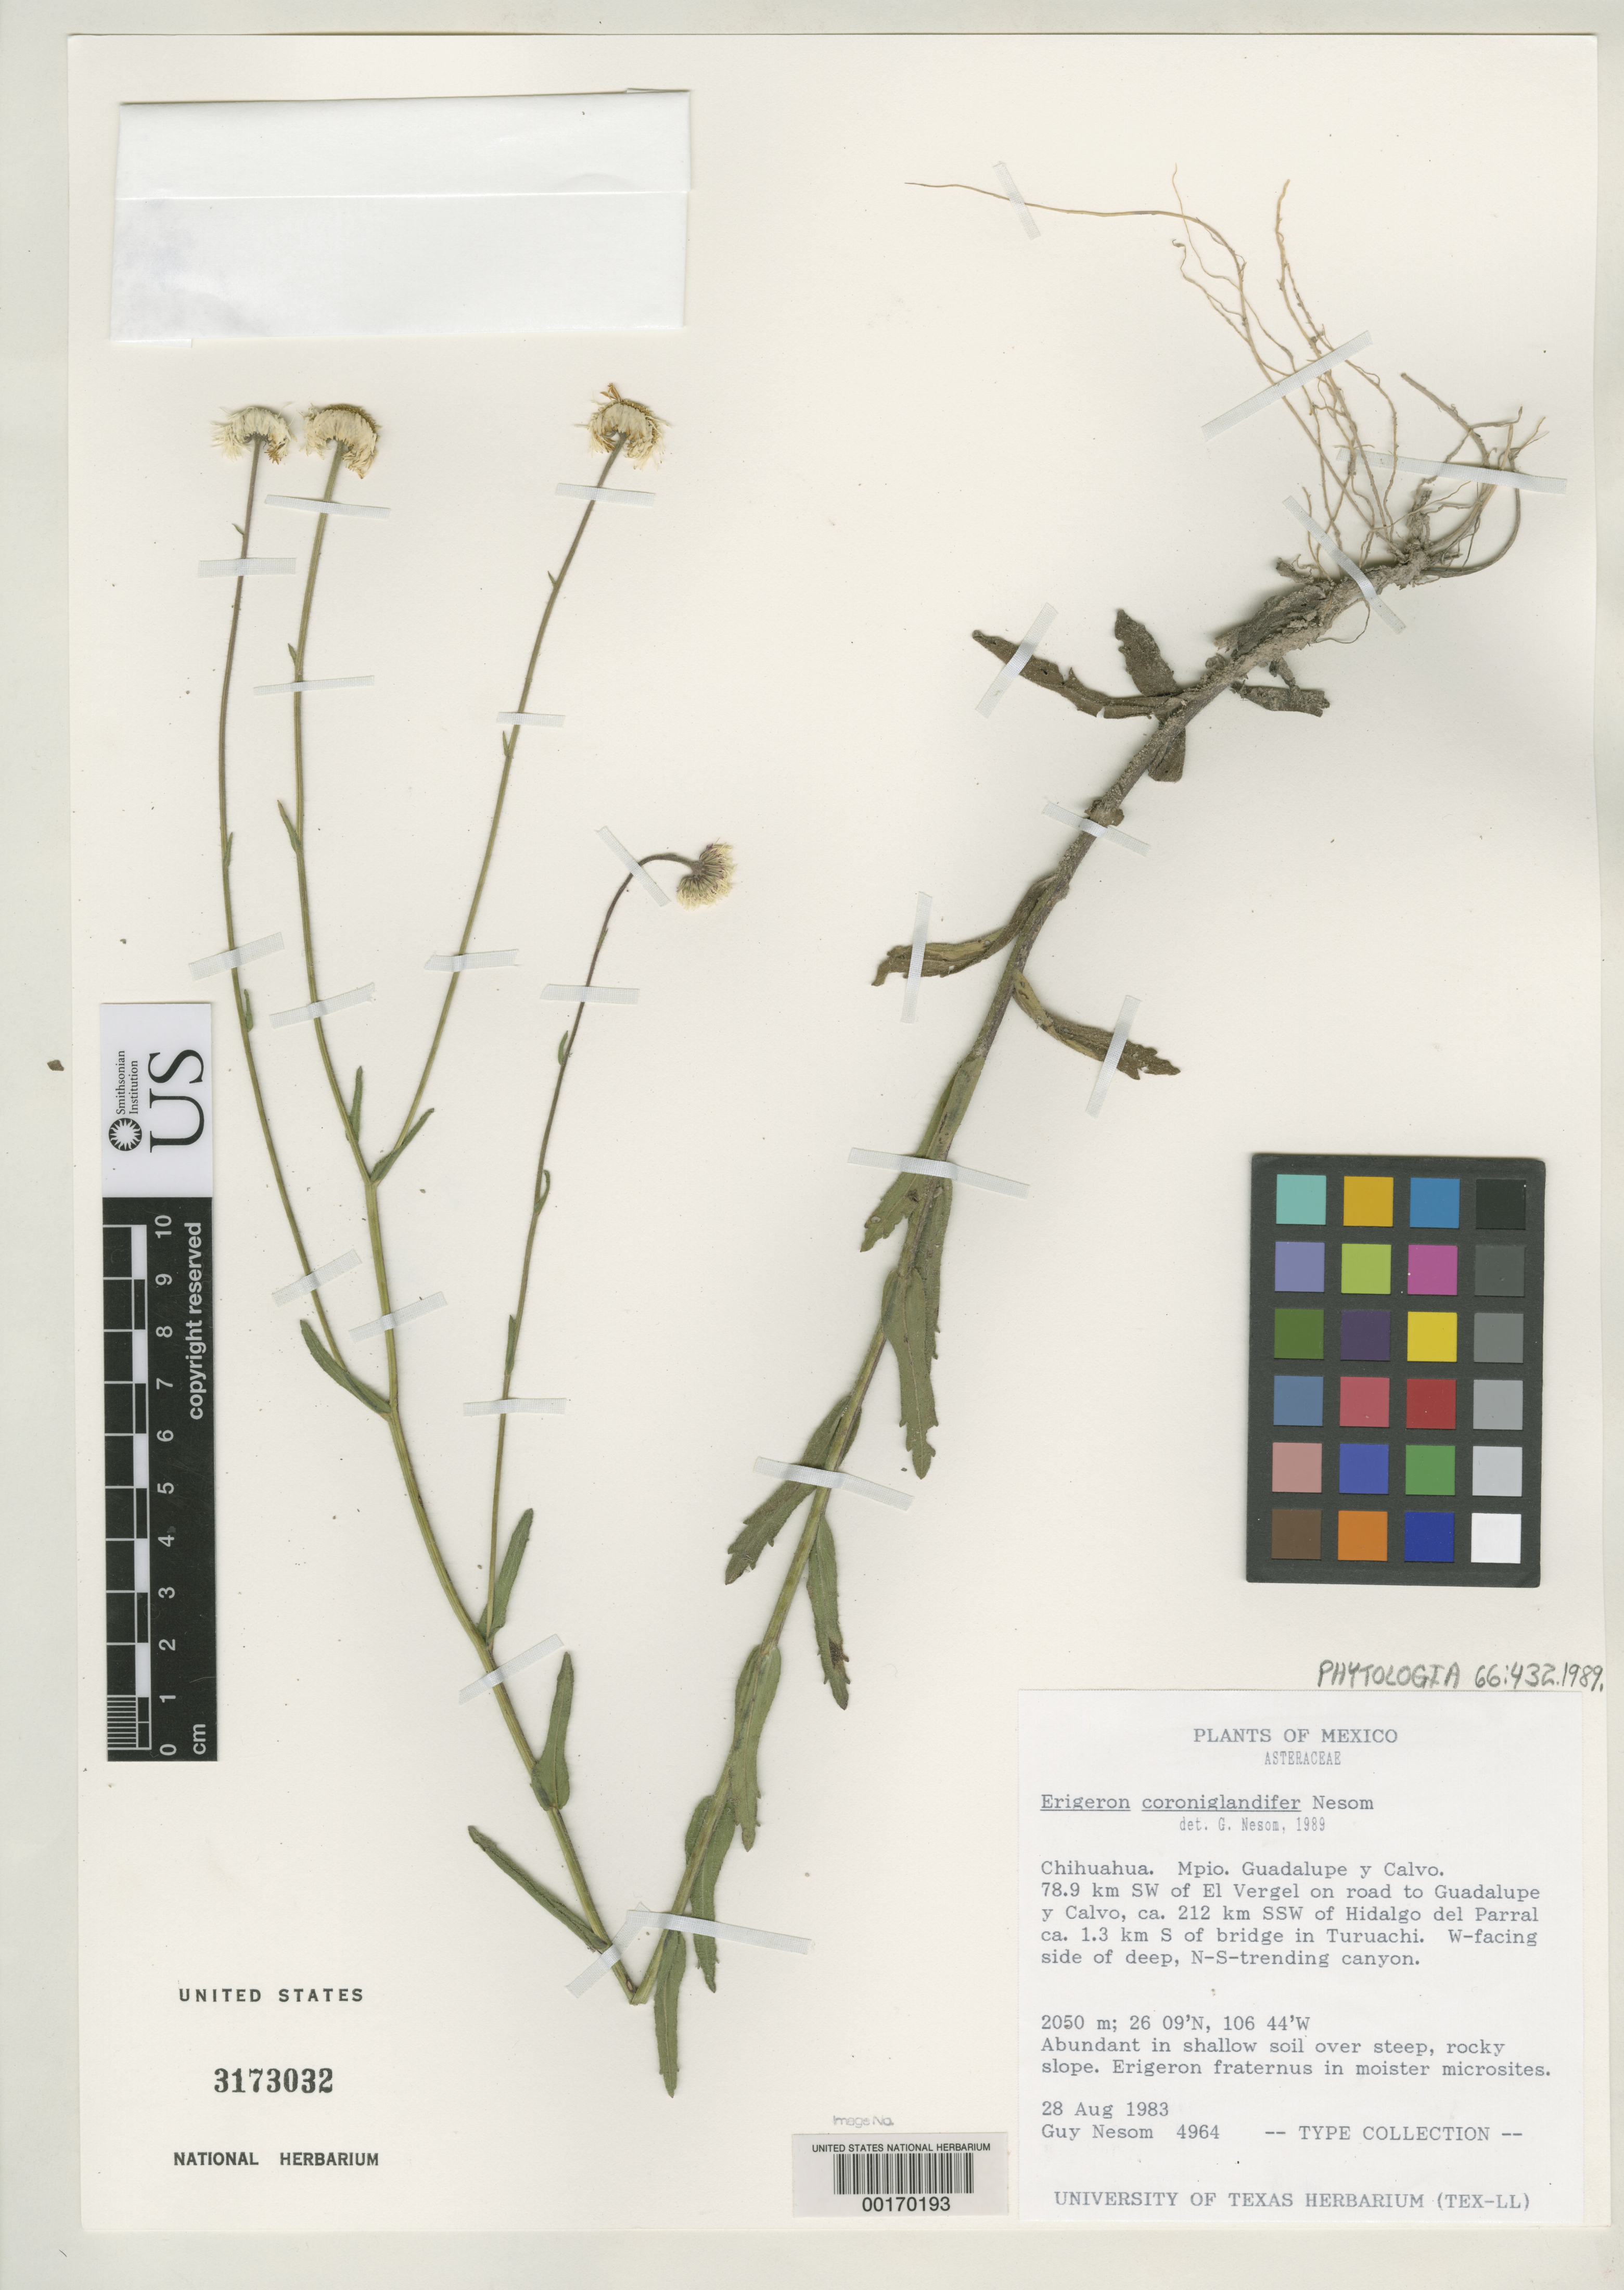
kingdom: Plantae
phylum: Tracheophyta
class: Magnoliopsida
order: Asterales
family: Asteraceae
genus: Erigeron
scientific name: Erigeron coroniglandifer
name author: G.L. Nesom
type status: Isotype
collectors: G. L. Nesom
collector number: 4964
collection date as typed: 28 Aug 1983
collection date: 1983-08-28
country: Mexico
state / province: Chihuahua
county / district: Guadalupe y Calvo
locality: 78.9 km SW of El Vergelon road to Guadalupe & Calvo, ca. 1.3 km S of bridge in Turuachi, W-facing side of deep N-S trending canyon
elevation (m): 2000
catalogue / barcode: US 3173032